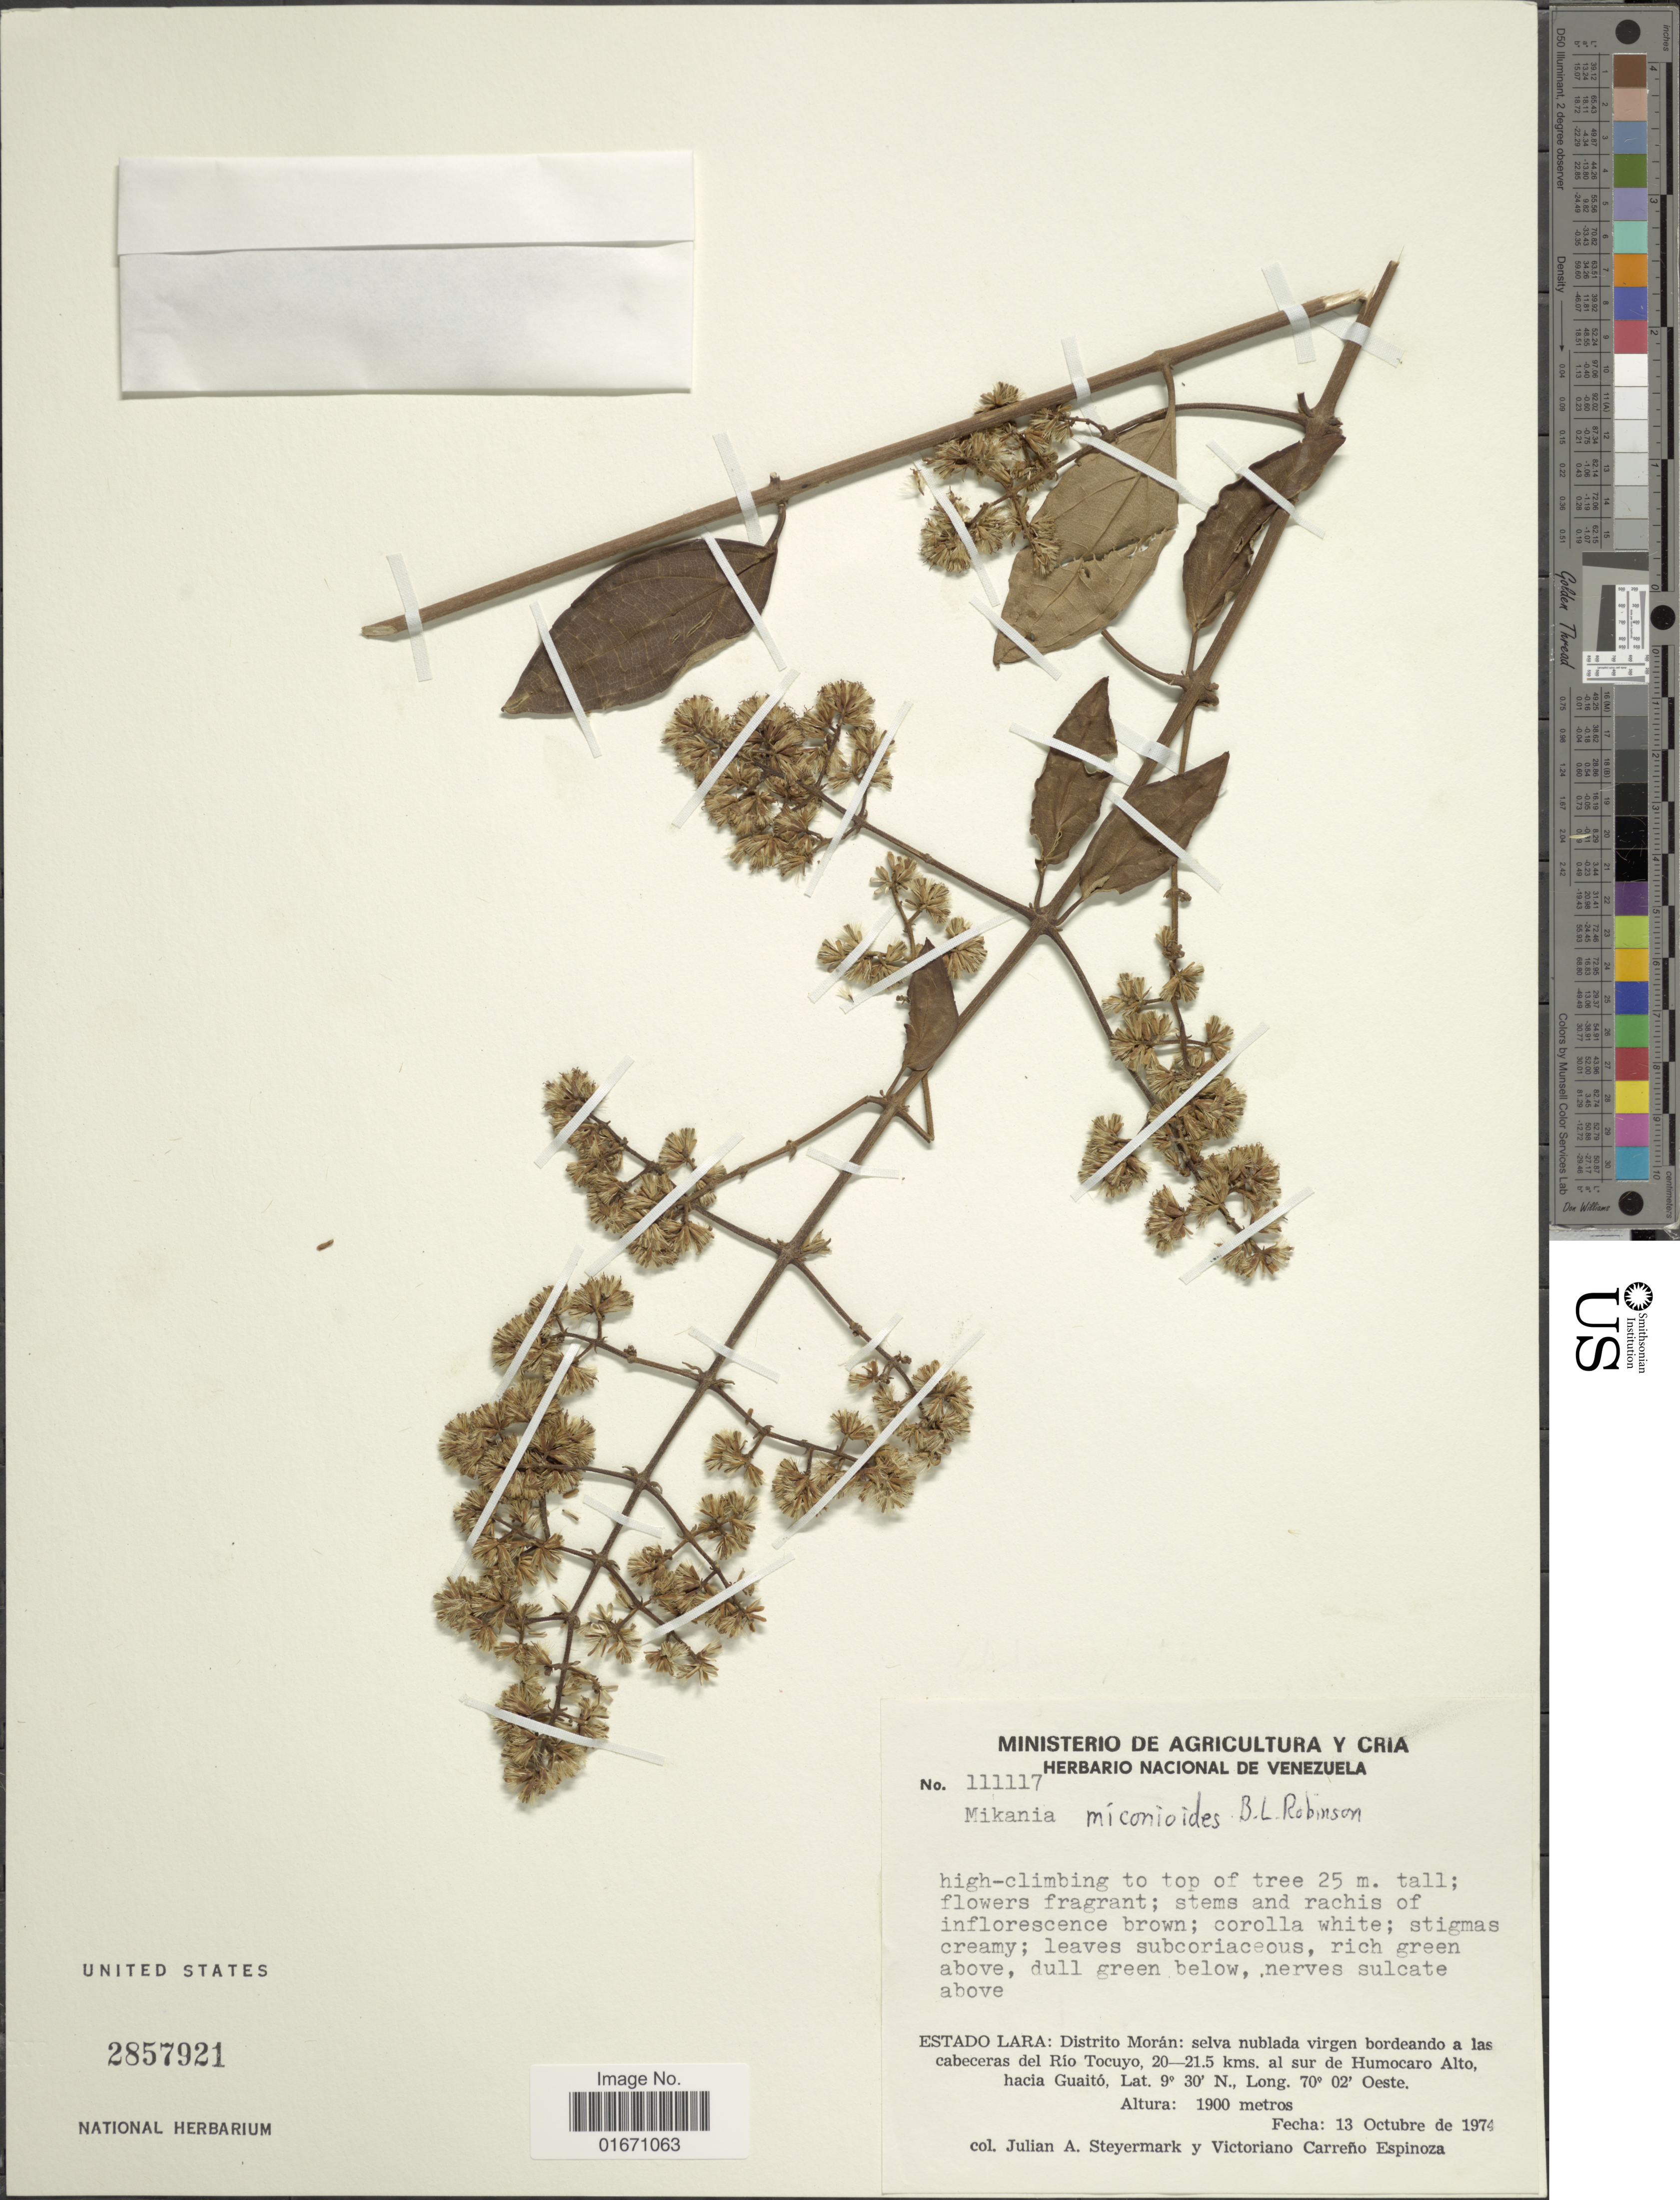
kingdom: Plantae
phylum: Tracheophyta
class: Magnoliopsida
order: Asterales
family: Asteraceae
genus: Mikania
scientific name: Mikania miconioides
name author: B.L. Rob.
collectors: J. Steyermark & V. Carreño Espinosa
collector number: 111117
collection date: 1974-10-13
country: Venezuela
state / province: Lara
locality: Distrito Moran, las cabeceras del Rio Tocuyo, 20-21.5 kms al sur de Humocaro Alto, hacia Guaito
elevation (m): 1900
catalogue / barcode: US 2857921